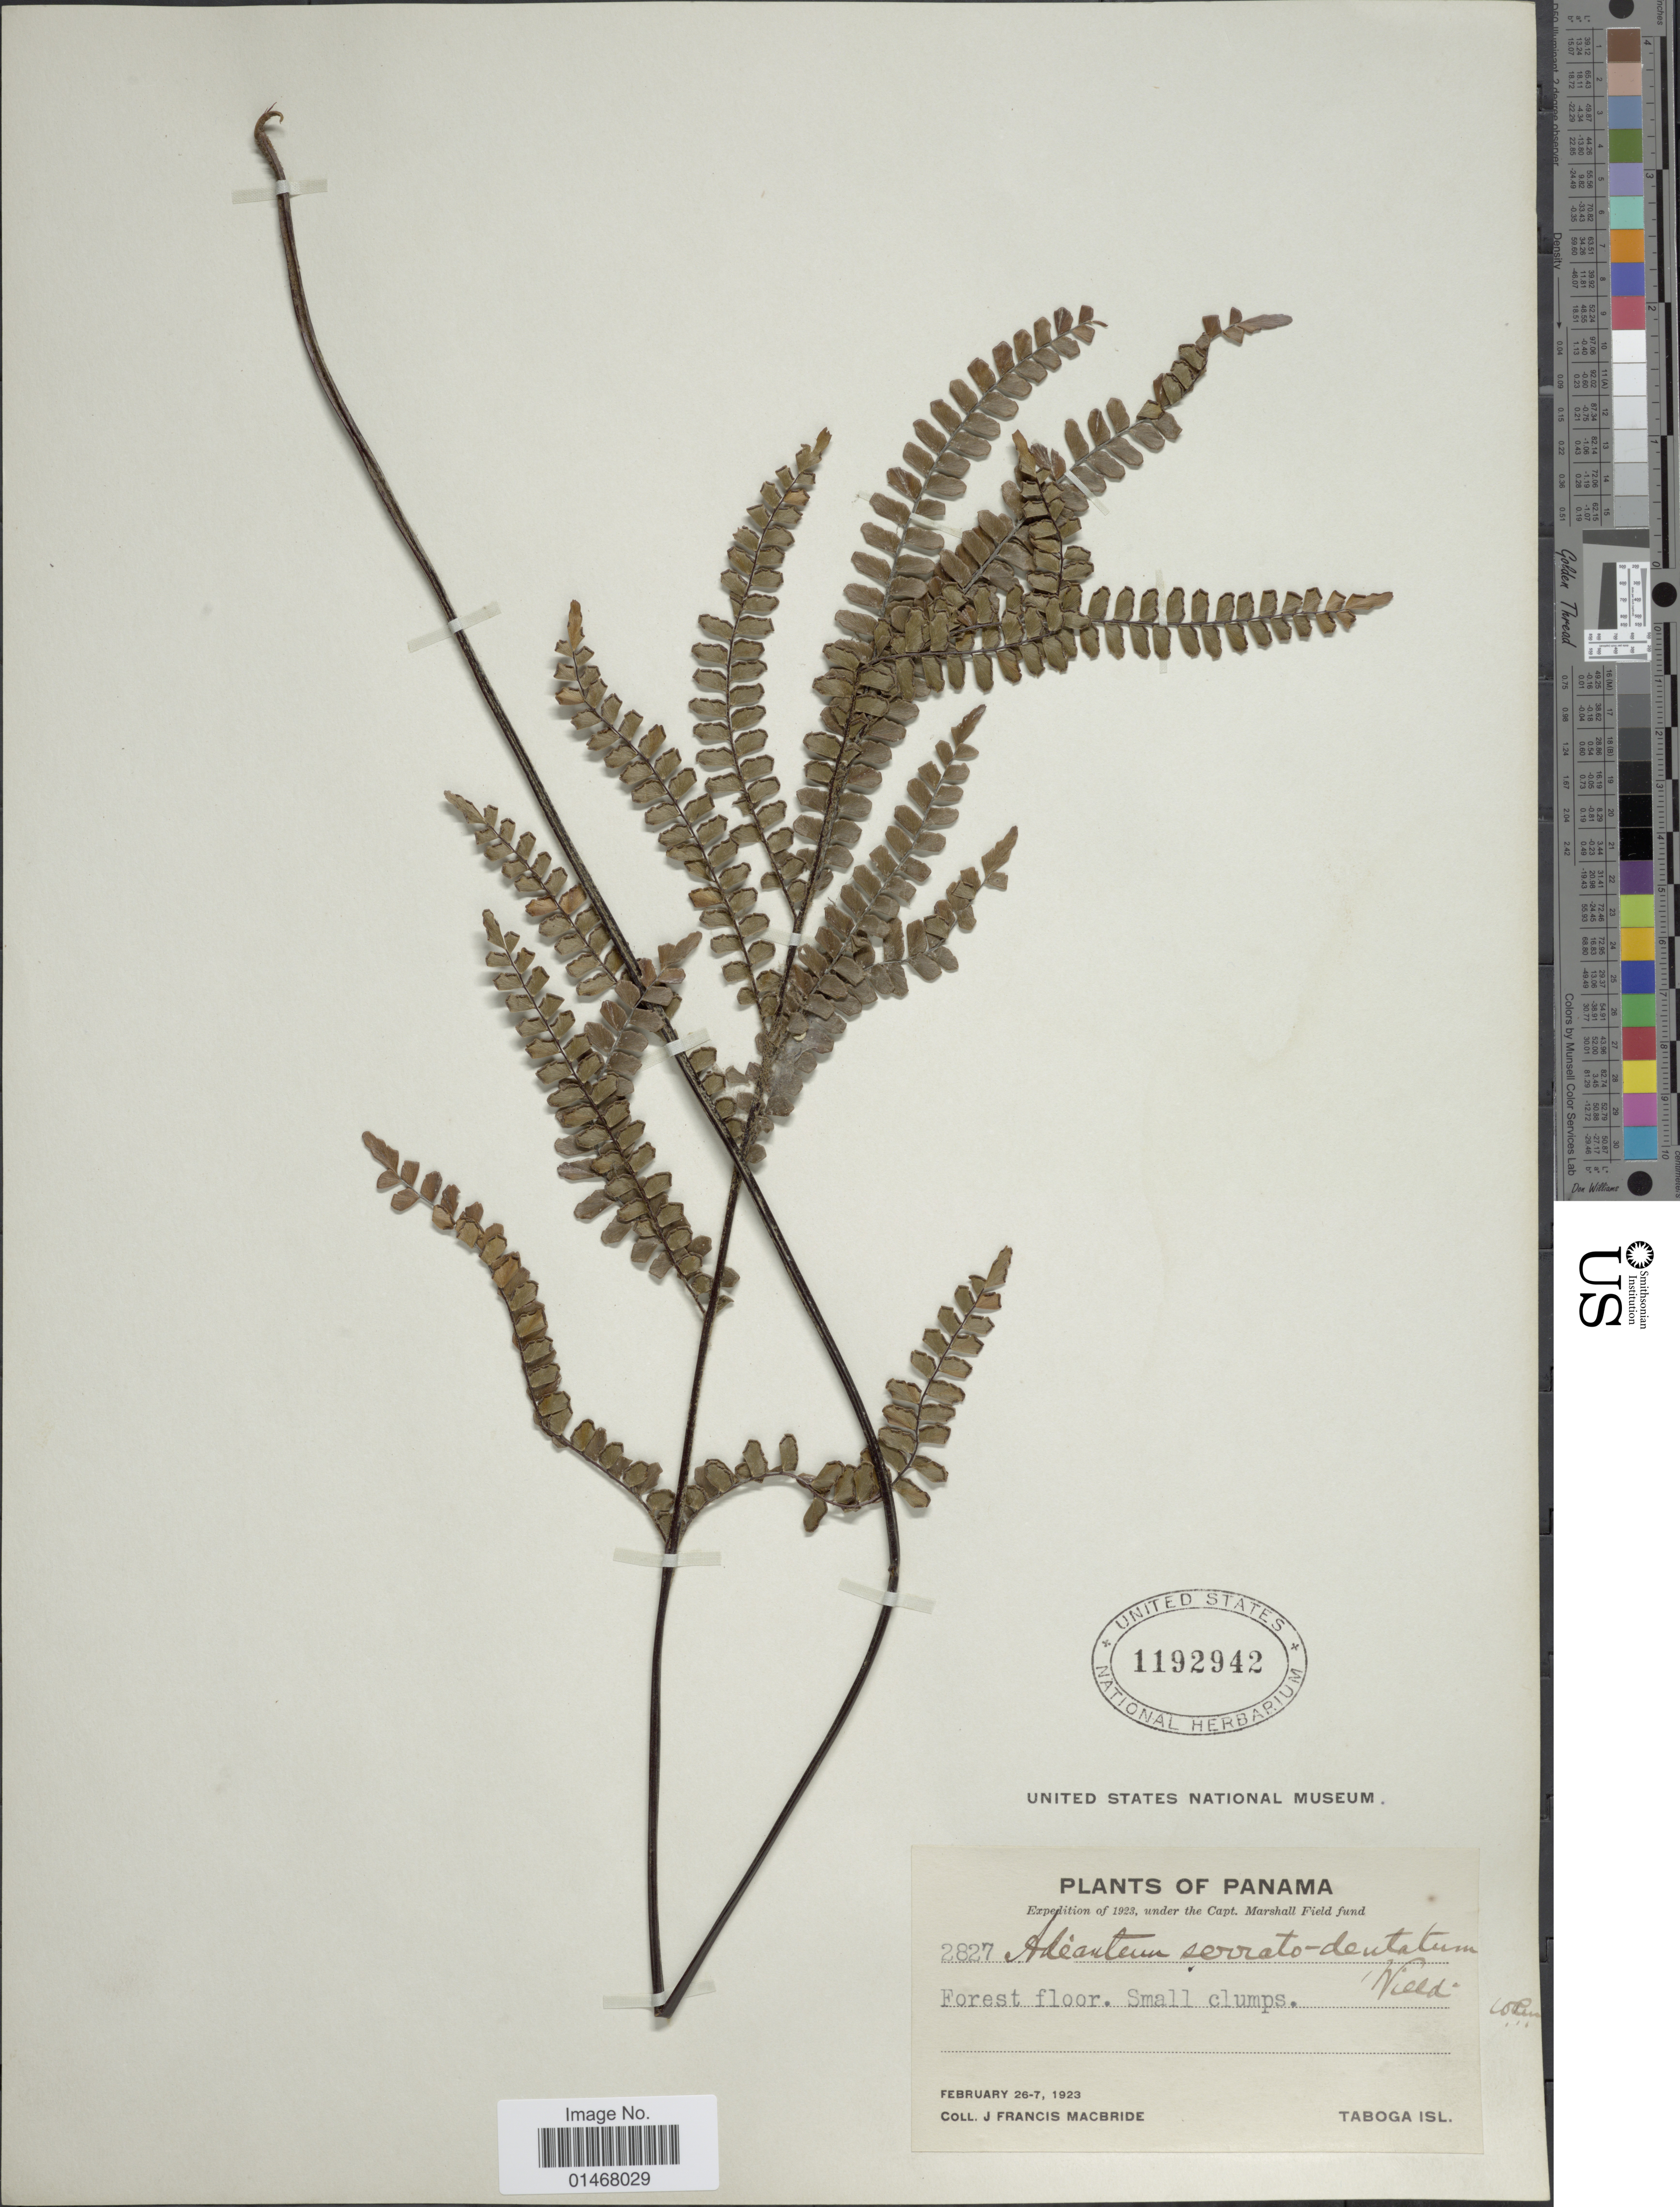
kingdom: Plantae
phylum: Tracheophyta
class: Polypodiopsida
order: Polypodiales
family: Pteridaceae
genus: Adiantum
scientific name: Adiantum serratodentatum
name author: Humb. & Bonpl. ex Willd.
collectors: J. F. Macbride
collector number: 2827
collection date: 1923-02-07/1923-02-26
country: Panama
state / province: Panamá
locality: Taboga Isl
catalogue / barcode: US 1192942